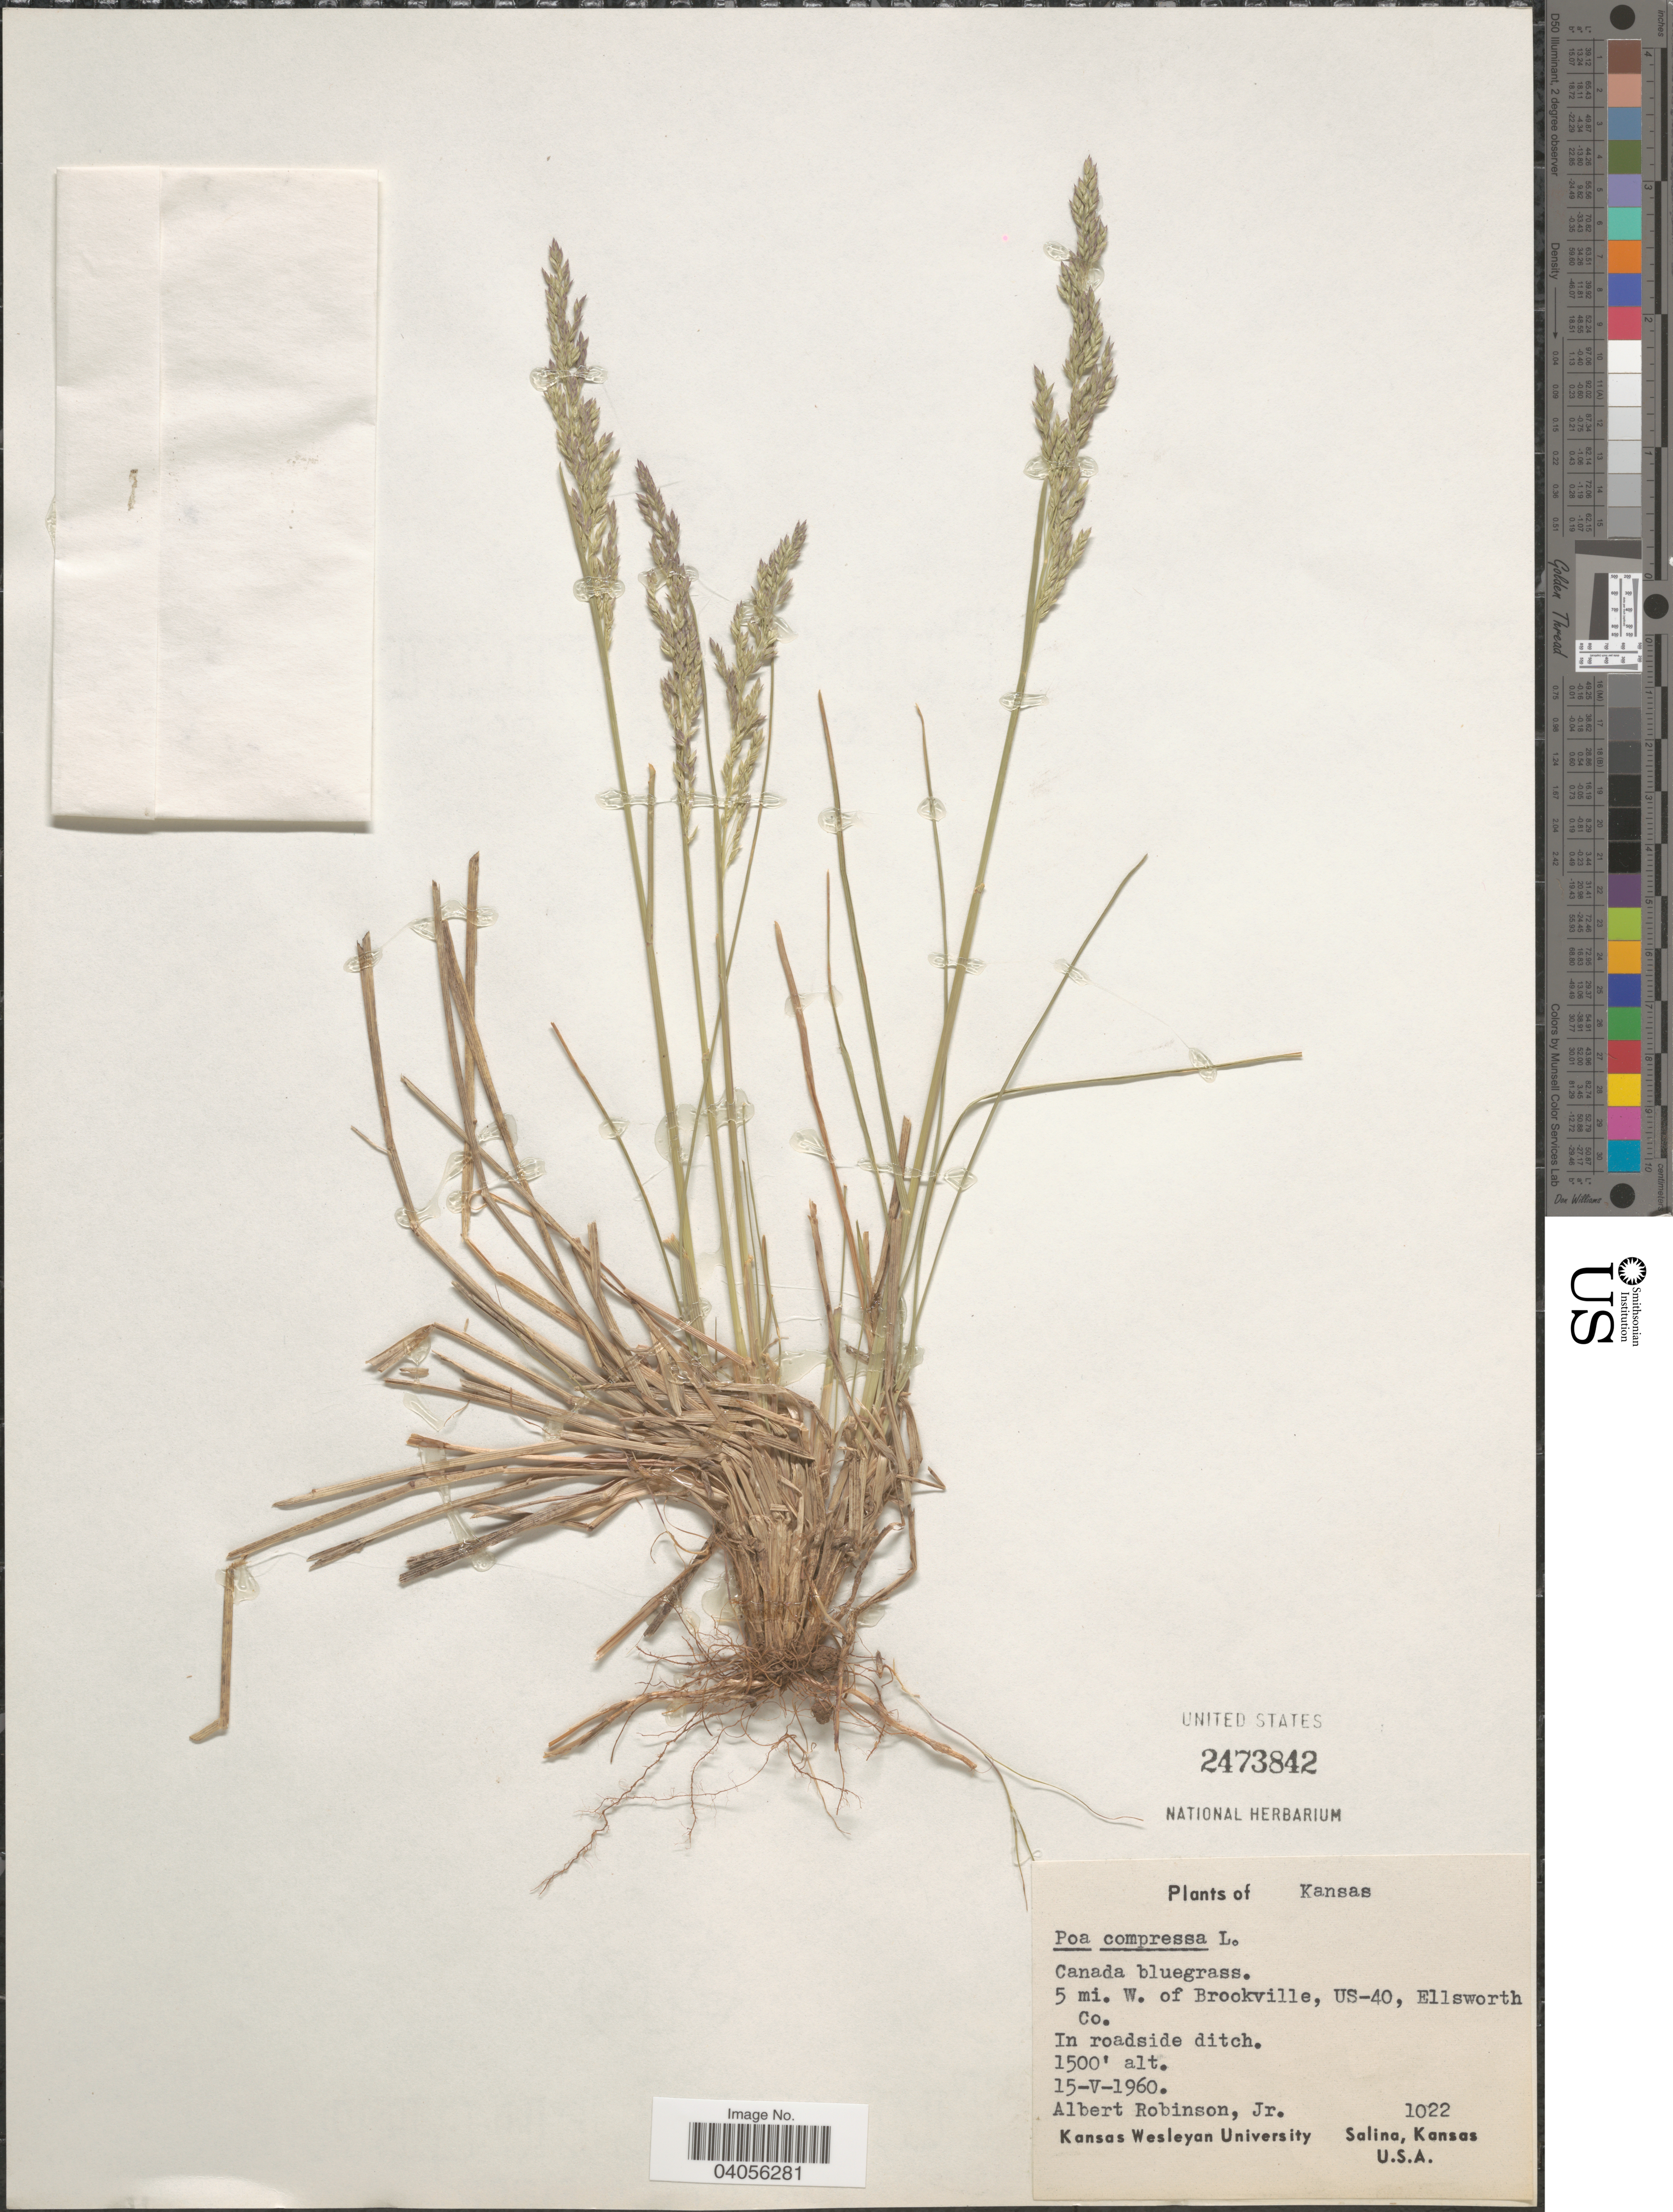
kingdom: Plantae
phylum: Tracheophyta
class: Liliopsida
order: Poales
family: Poaceae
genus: Poa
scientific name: Poa compressa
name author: L.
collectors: A. Robinson Jr.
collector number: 1022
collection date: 1960-05-15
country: United States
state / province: Kansas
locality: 5 mi. W. of Brookville, US-40, Ellsworth Co.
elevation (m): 457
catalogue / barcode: US 2473842